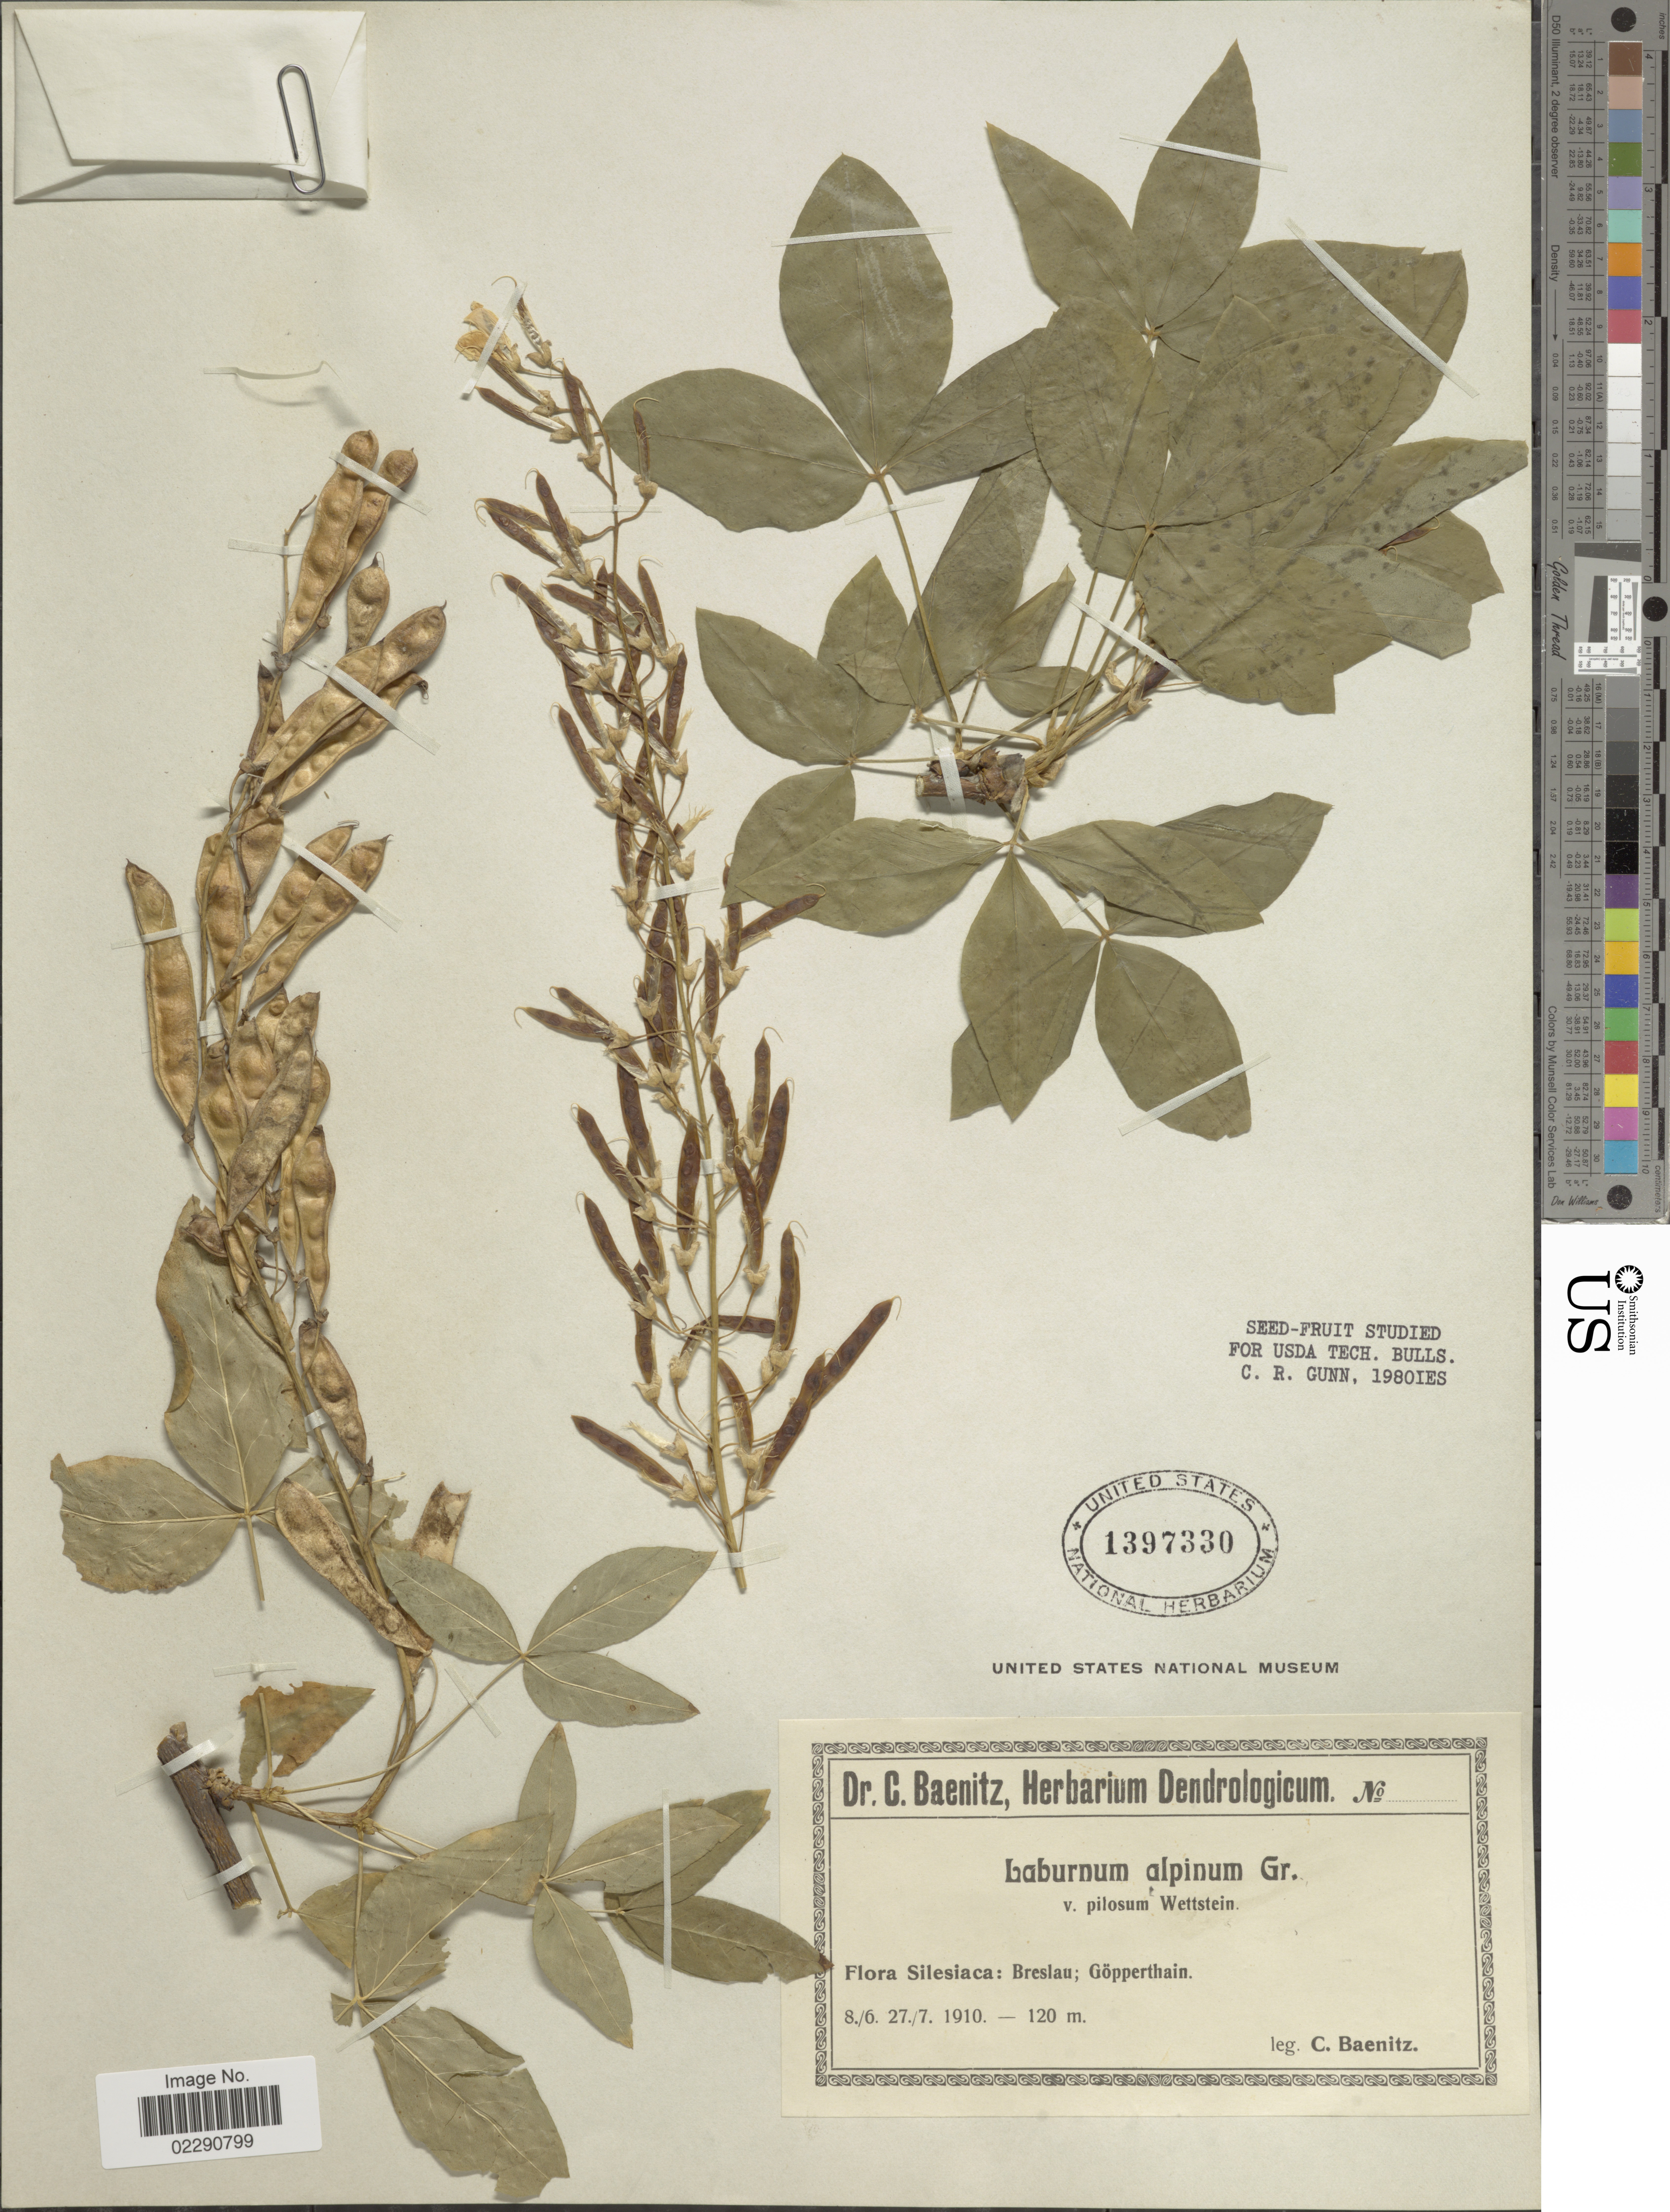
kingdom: Plantae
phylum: Tracheophyta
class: Magnoliopsida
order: Fabales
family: Fabaceae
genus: Laburnum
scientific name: Laburnum alpinum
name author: (Mill.) Bercht. & J. Presl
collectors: C. G. Baenitz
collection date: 1910-06-08/1910-07-27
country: Poland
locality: Silesiaca, Breslau, Gopperthain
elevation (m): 120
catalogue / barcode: US 1397330